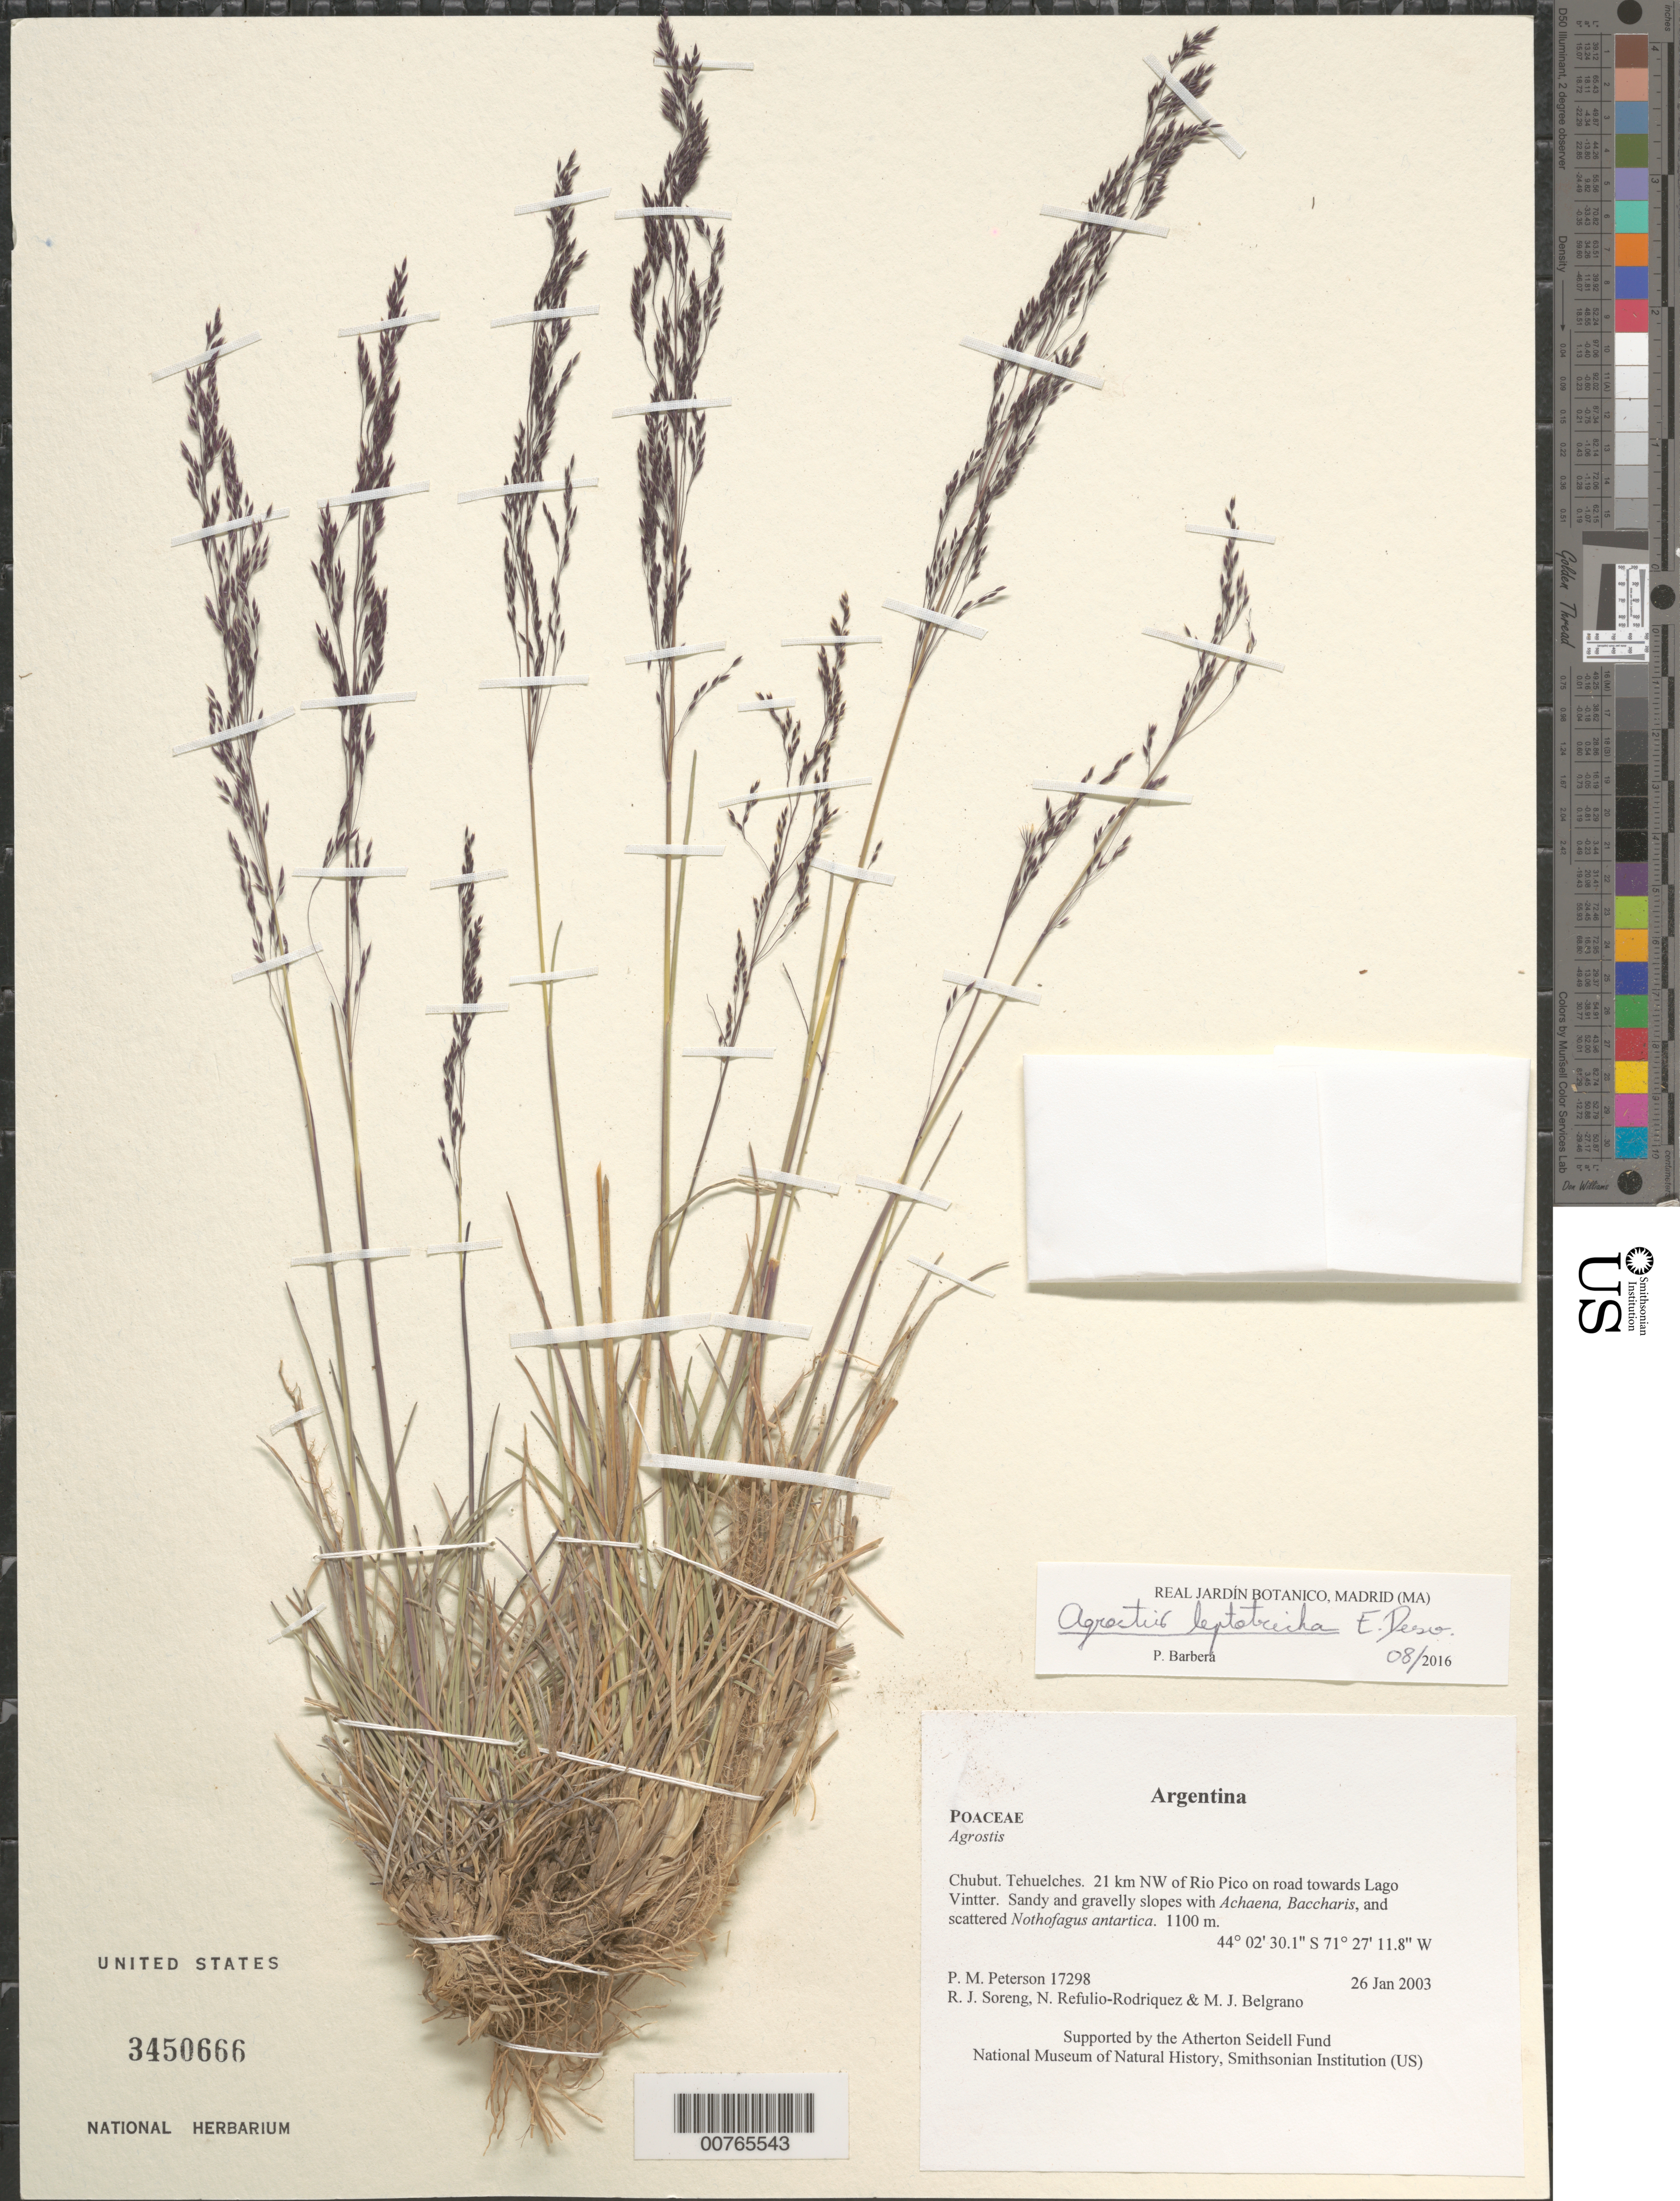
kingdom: Plantae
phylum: Tracheophyta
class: Liliopsida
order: Poales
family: Poaceae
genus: Agrostis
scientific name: Agrostis leptotricha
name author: É. Desv. in Gay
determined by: Barberá, P.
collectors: P. M. Peterson, R. J. Soreng, N. Refulio-Rodríguez & M. Belgrano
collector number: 17298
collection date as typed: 26 Jan 2003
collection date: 2003-01-26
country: Argentina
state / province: Chubut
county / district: Tehuelches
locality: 21 km NW of Rio Pico on road towards Lago Vintter. Sandy and gravelly slopes with Achaena, Baccharis, and scattered Nothofagus antartica.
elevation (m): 1100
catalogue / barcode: US 3450666